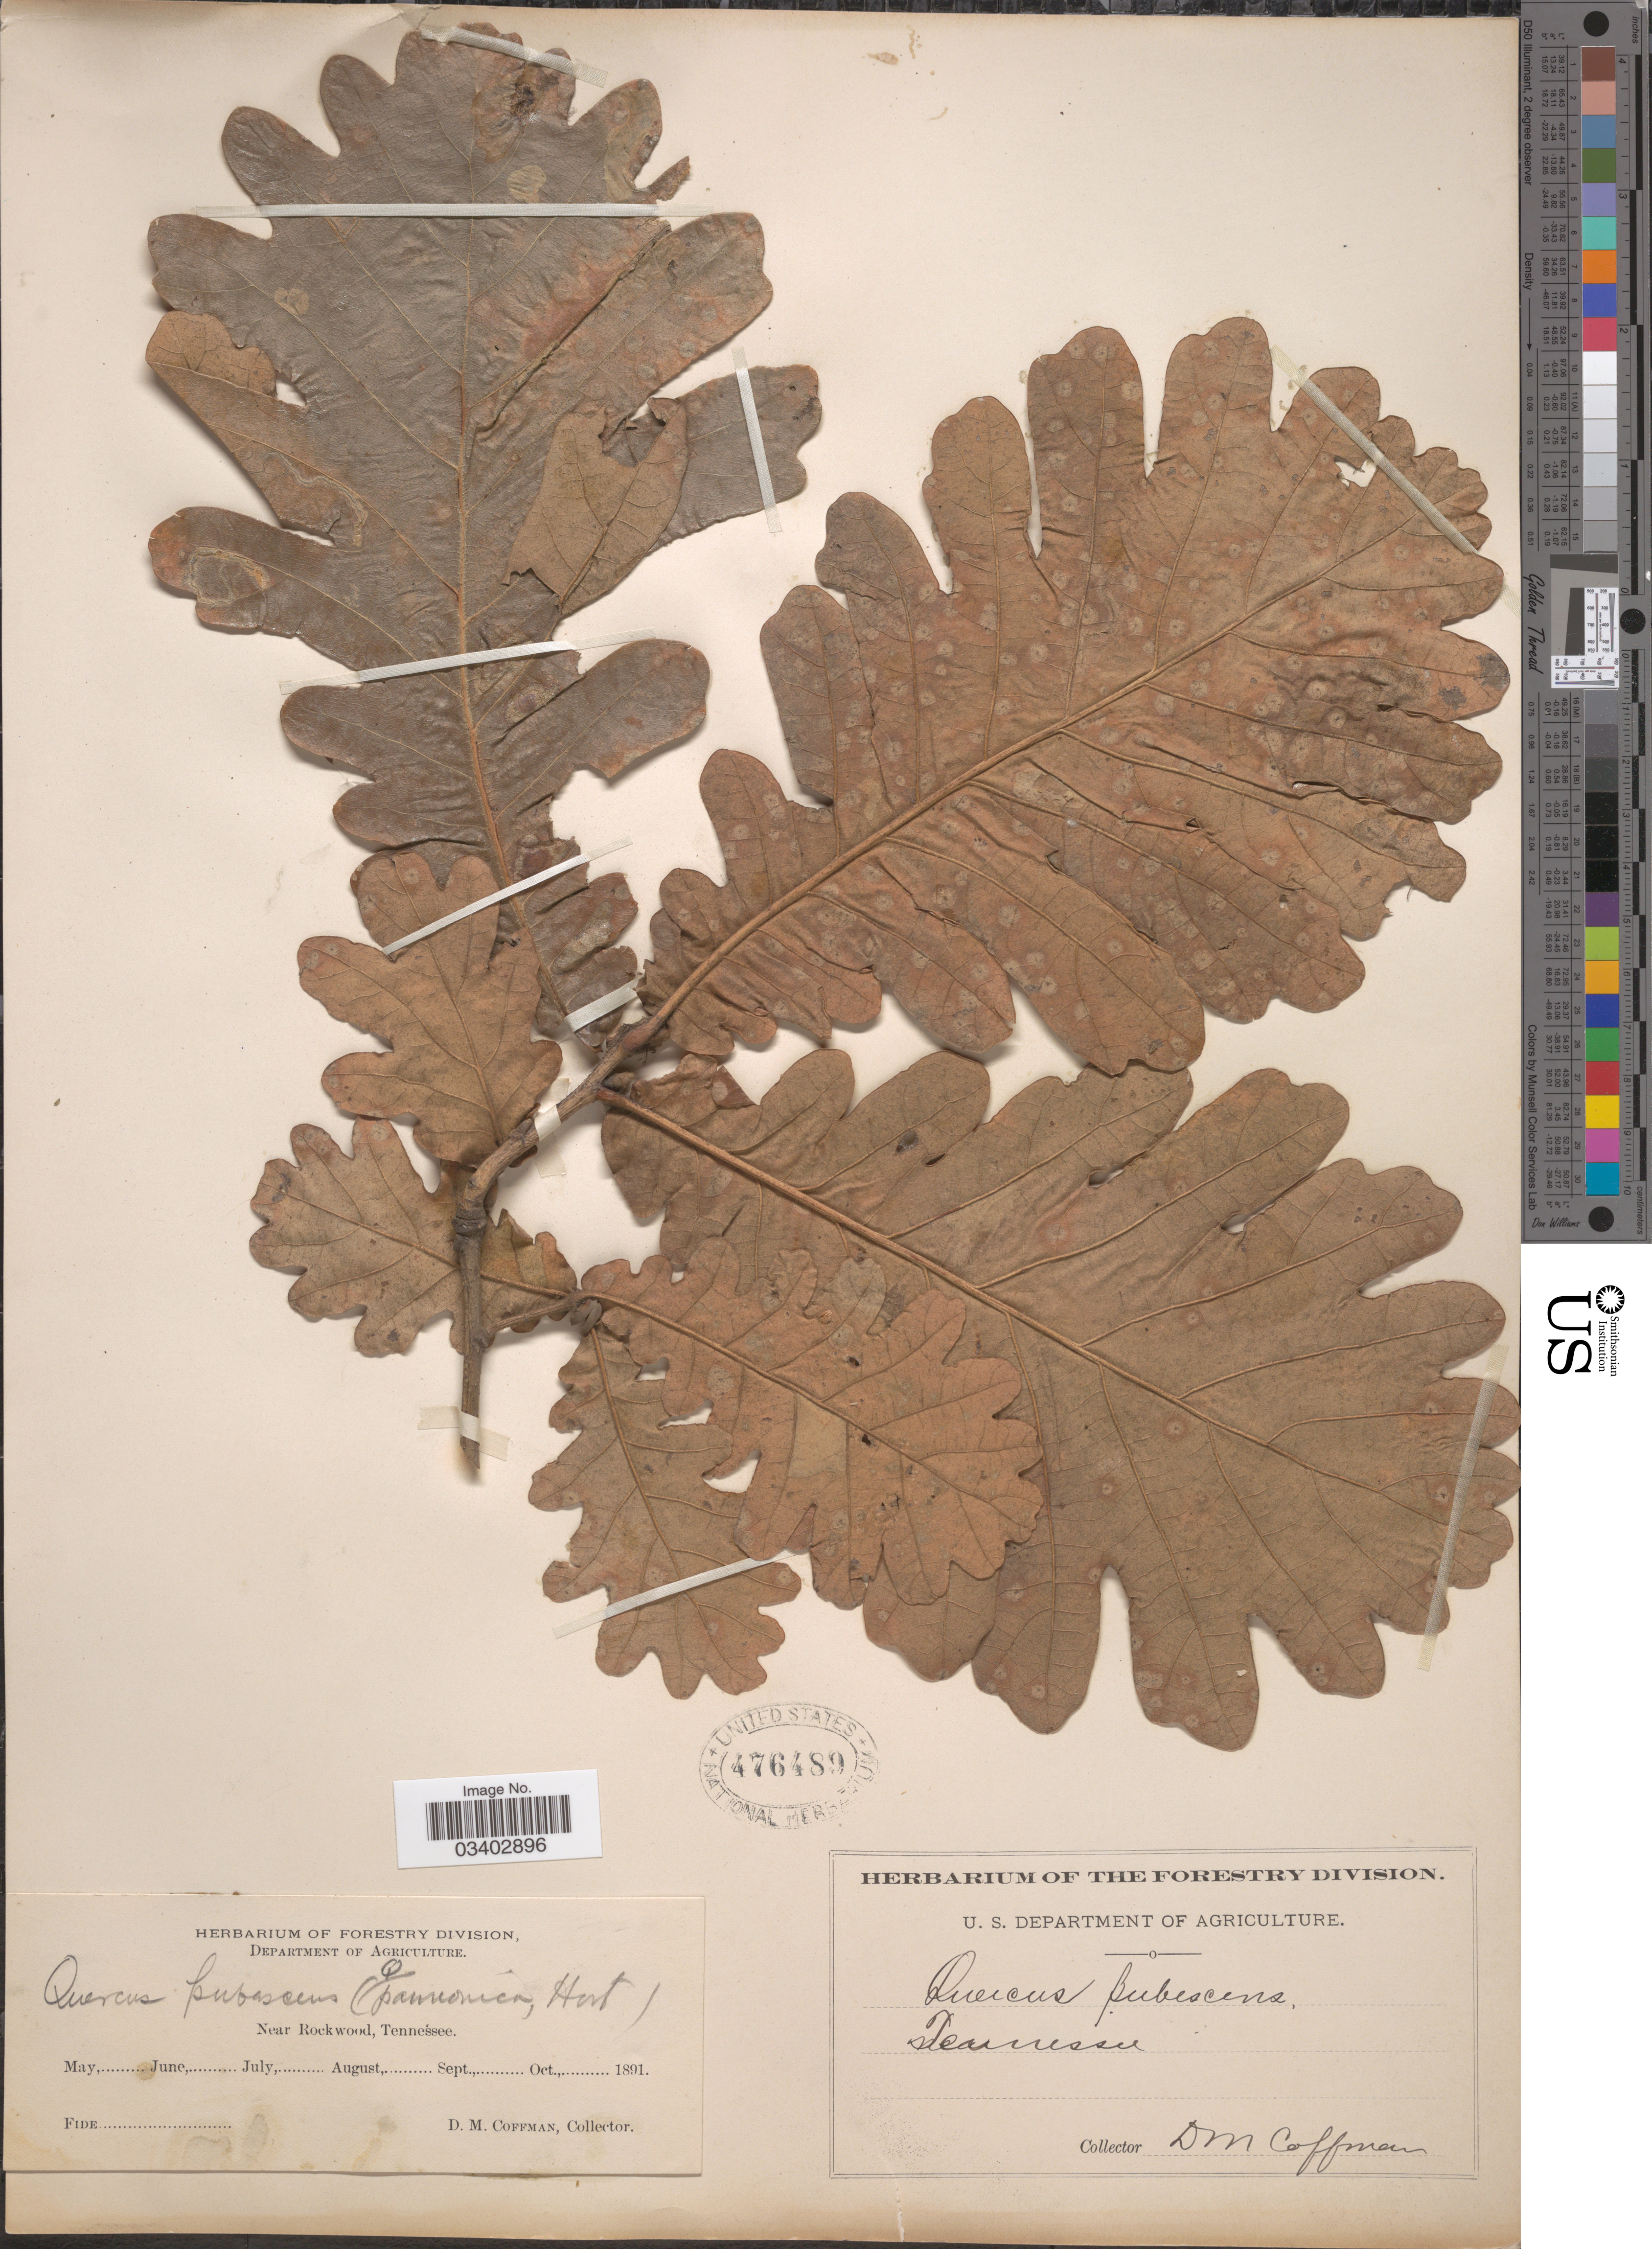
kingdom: Plantae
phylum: Tracheophyta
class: Magnoliopsida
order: Fagales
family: Fagaceae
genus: Quercus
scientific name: Quercus conferta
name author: Kit.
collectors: D. M. Coffman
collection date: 1891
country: United States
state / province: Tennessee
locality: Near Rockwood.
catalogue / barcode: US 476489